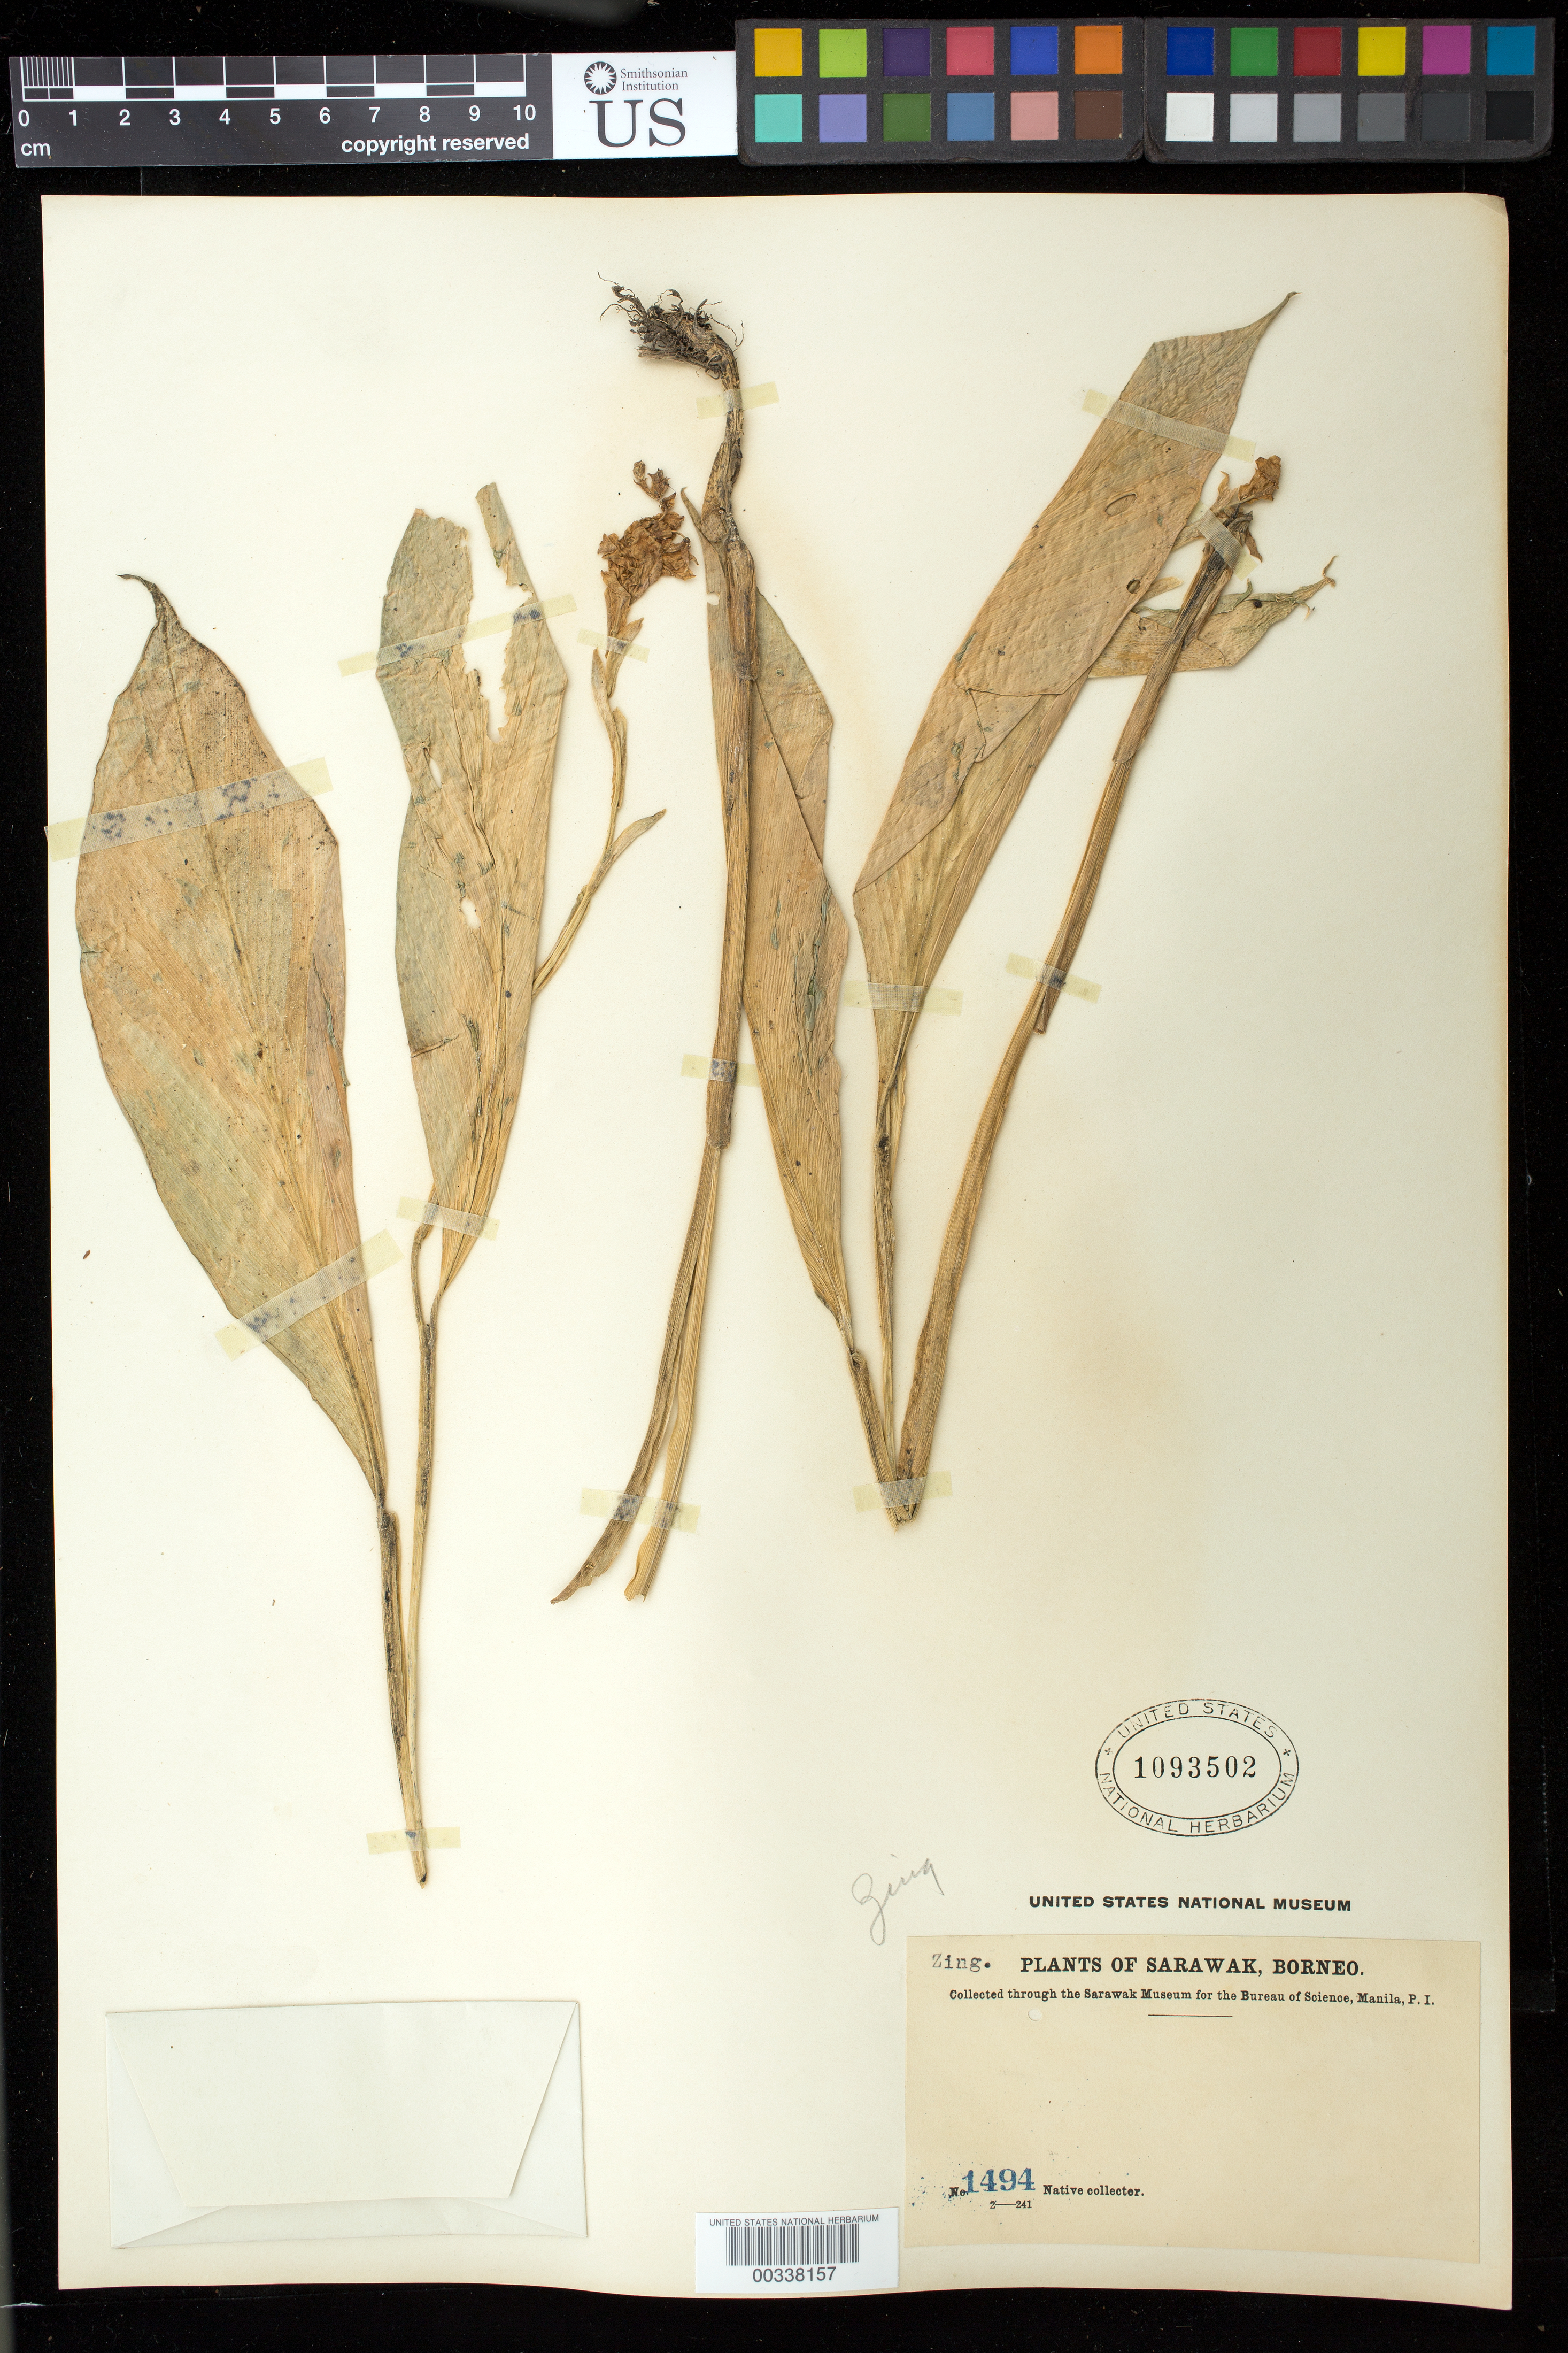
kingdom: Plantae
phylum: Tracheophyta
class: Liliopsida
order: Zingiberales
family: Zingiberaceae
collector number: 1494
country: Malaysia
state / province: Sarawak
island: Borneo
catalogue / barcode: US 1093502